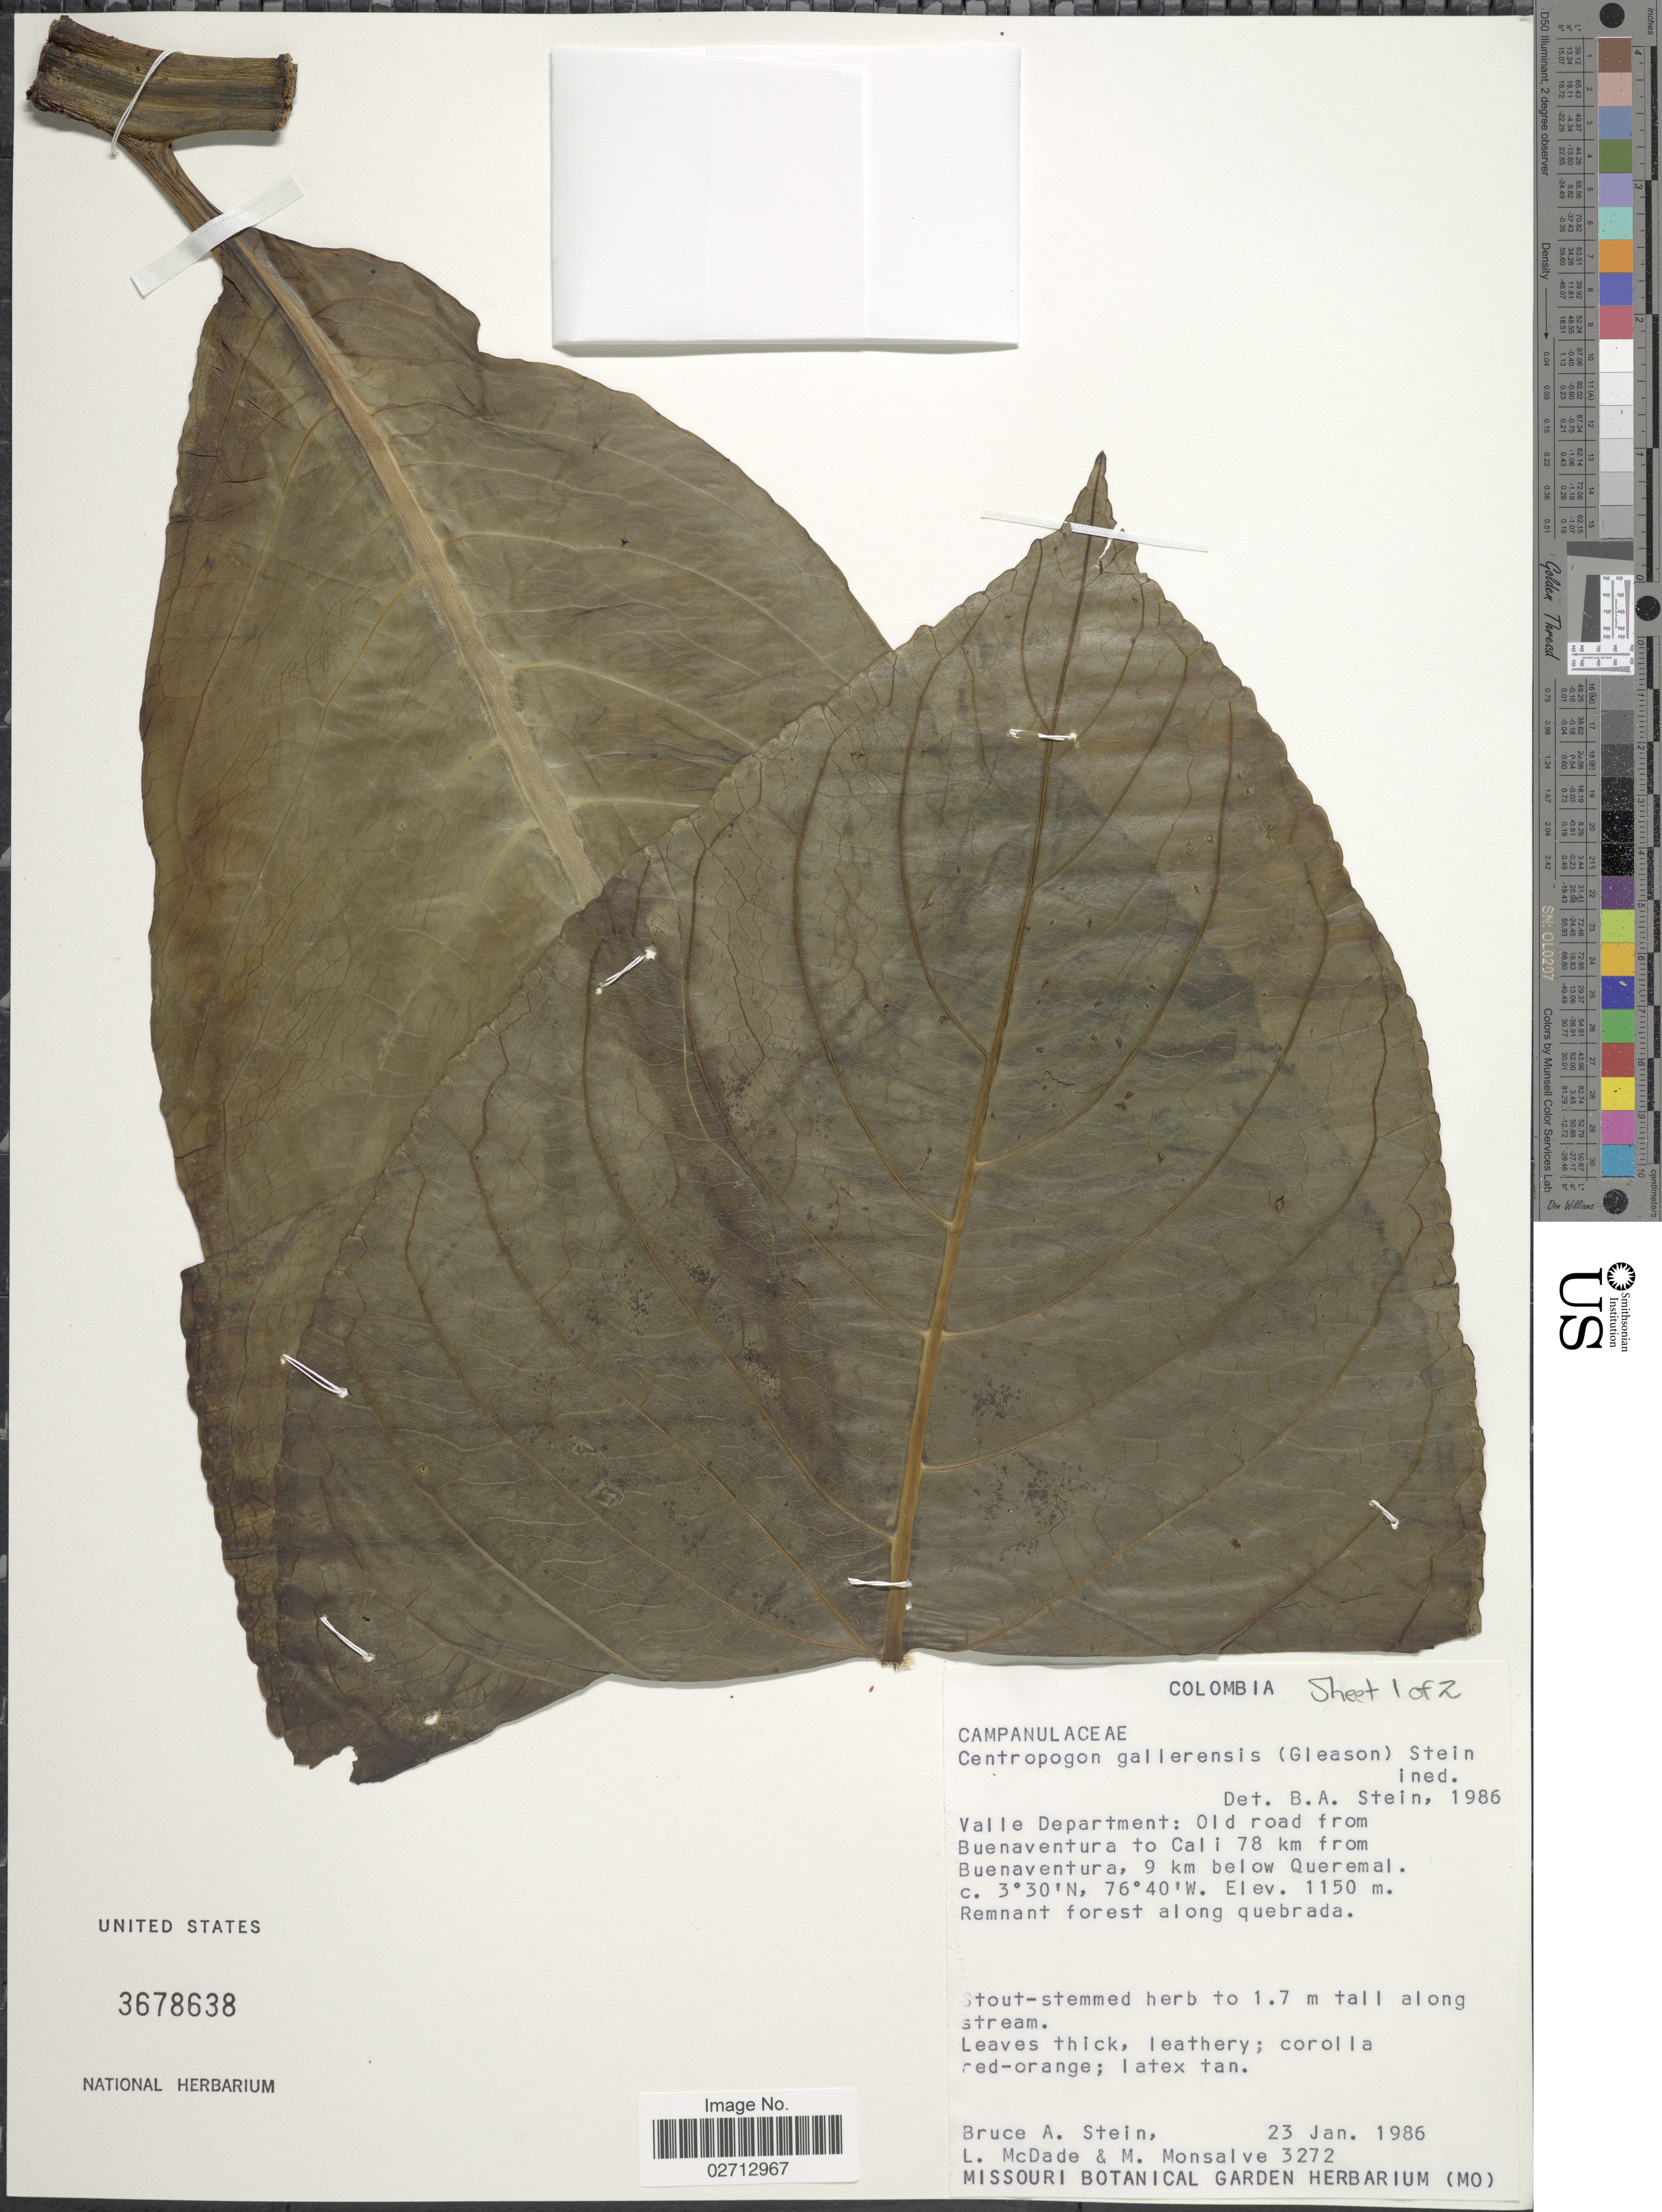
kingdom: Plantae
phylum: Tracheophyta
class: Magnoliopsida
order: Asterales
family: Campanulaceae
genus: Centropogon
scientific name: Centropogon sp.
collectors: B. A. Stein, L. McDade & M. Monsalve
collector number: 3272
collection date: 1986-01-23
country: Colombia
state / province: Valle del Cauca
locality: Valle Department: Old road from Buenaventura to Cali 78 km from Buenaventura, 9 km below Queremal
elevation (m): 1150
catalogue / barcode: US 3678638